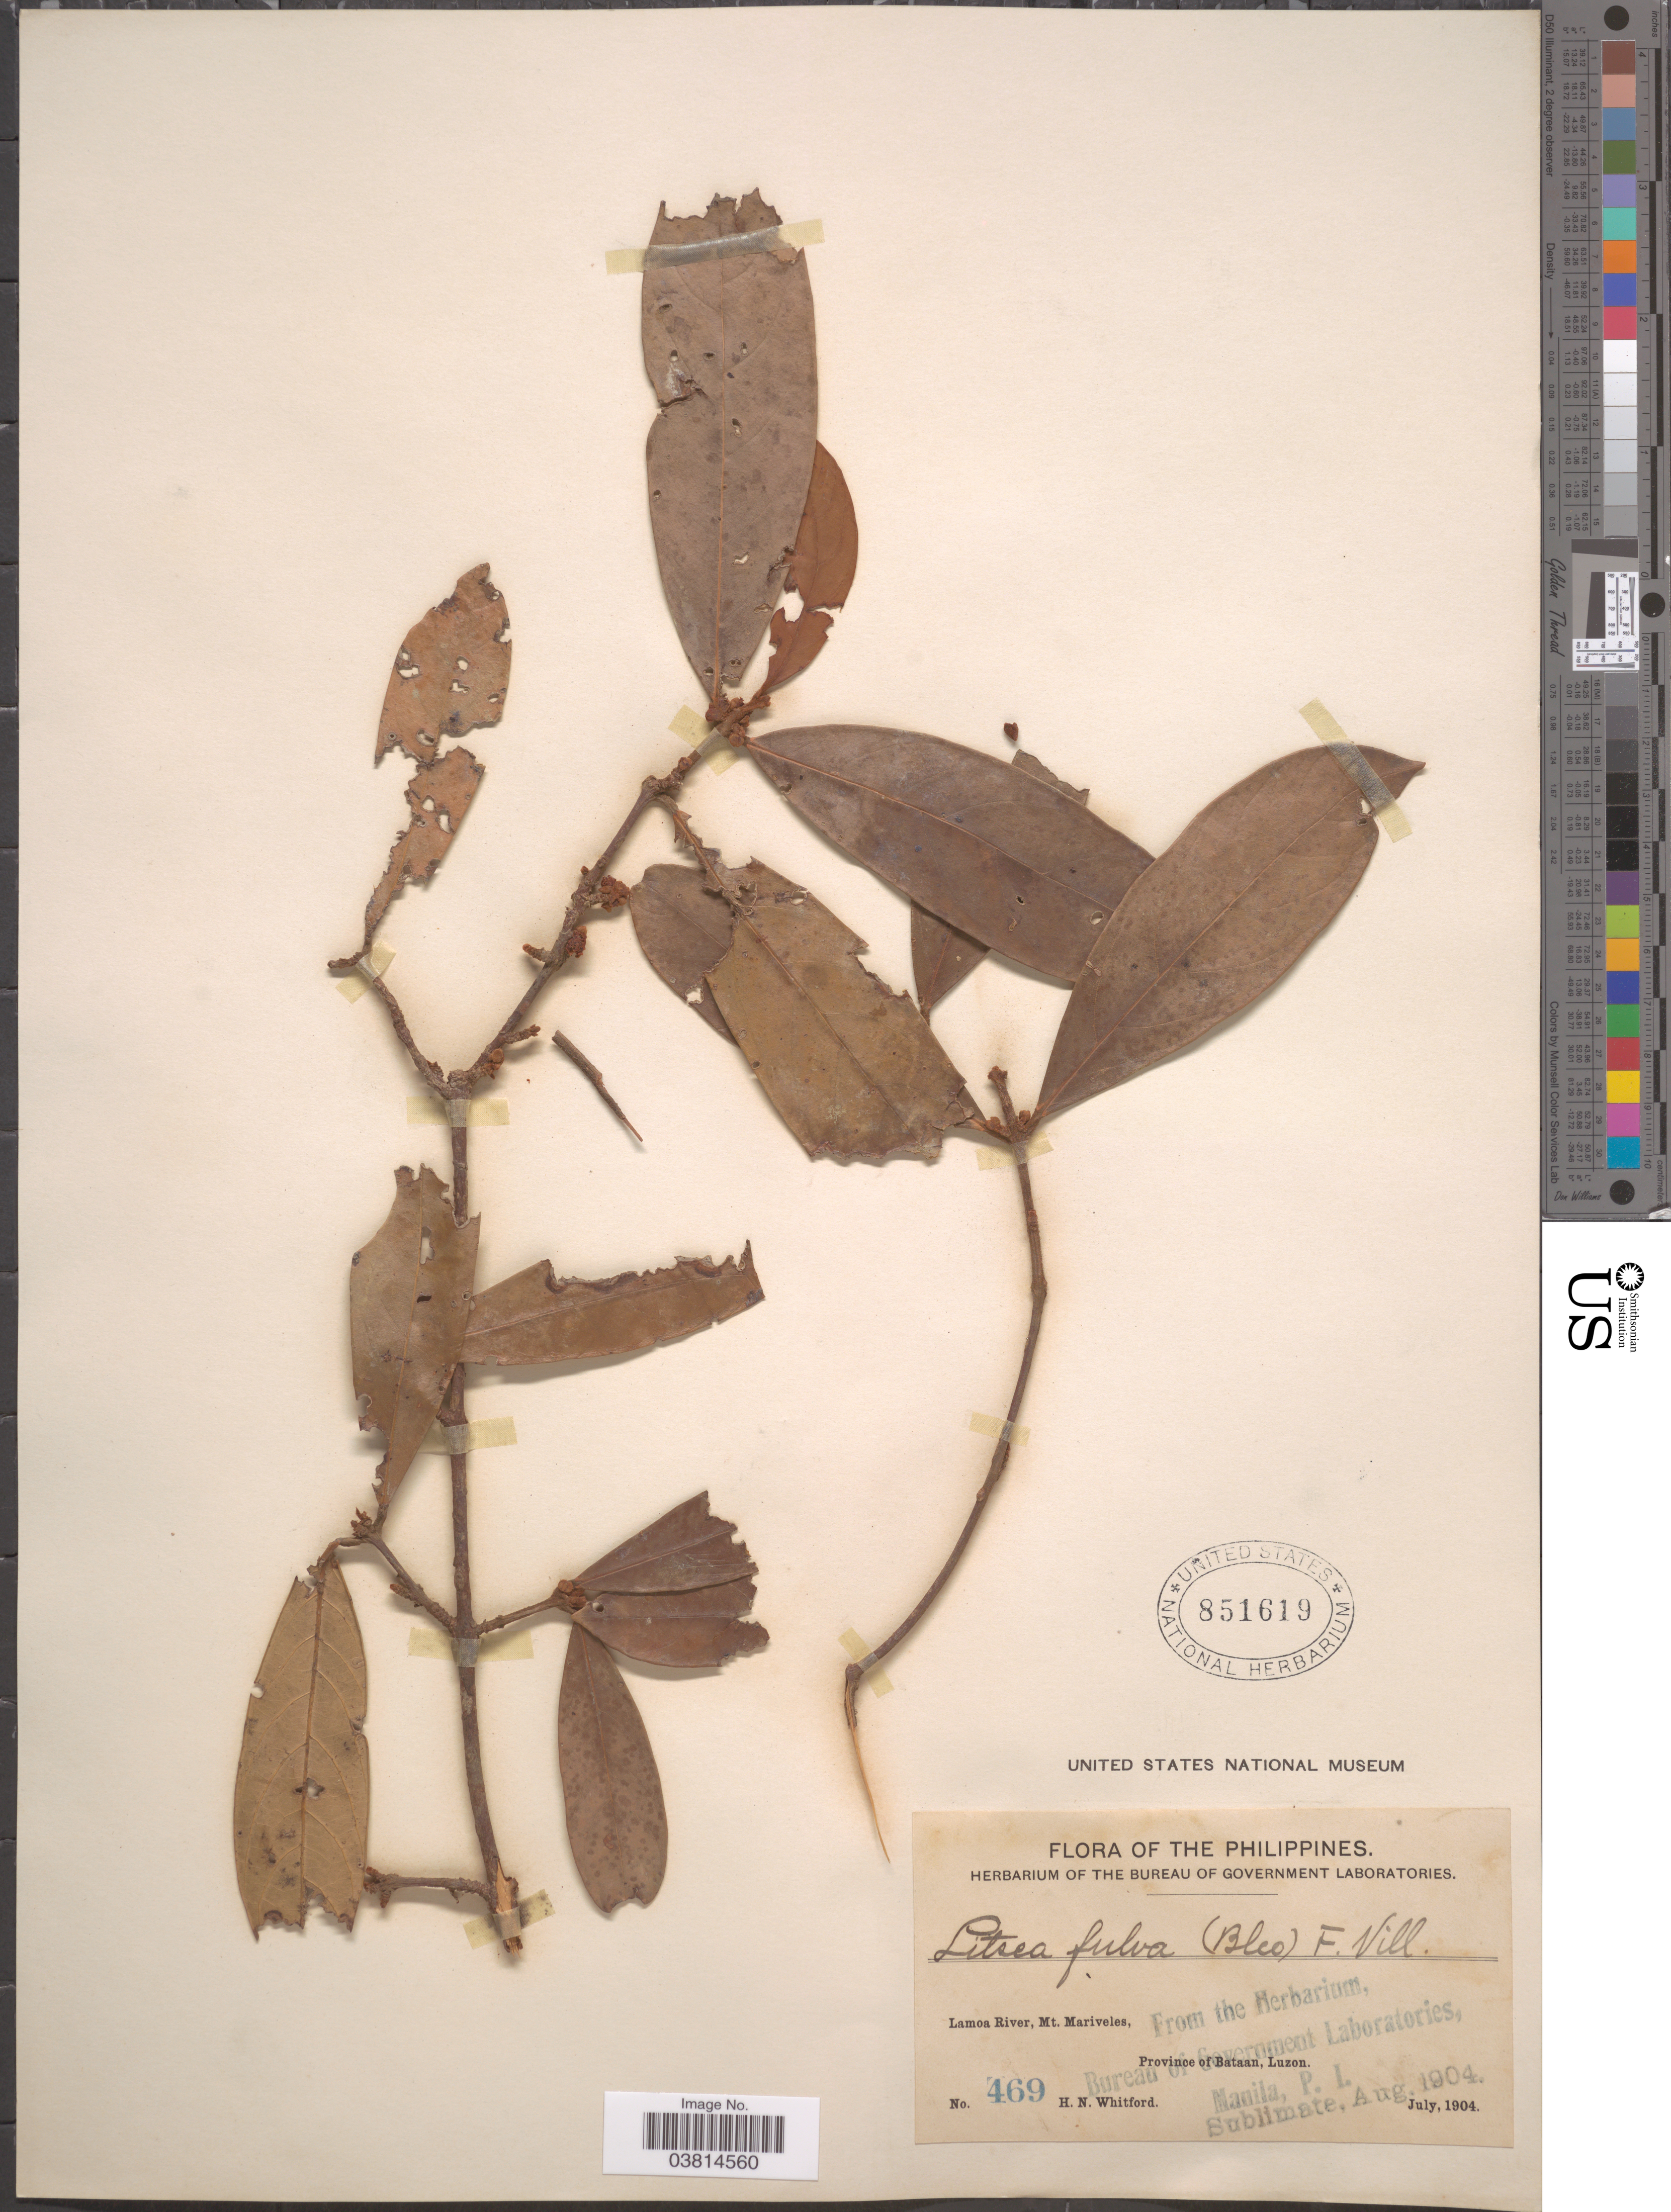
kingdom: Plantae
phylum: Tracheophyta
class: Magnoliopsida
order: Laurales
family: Lauraceae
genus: Litsea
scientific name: Litsea fulva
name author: (Blume) Fern.-Vill.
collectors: H. N. Whitford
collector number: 469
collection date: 1904-07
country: Philippines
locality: Lamoa River, Mt. Mariveles, Province of Bataan, Luzon.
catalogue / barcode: US 851619